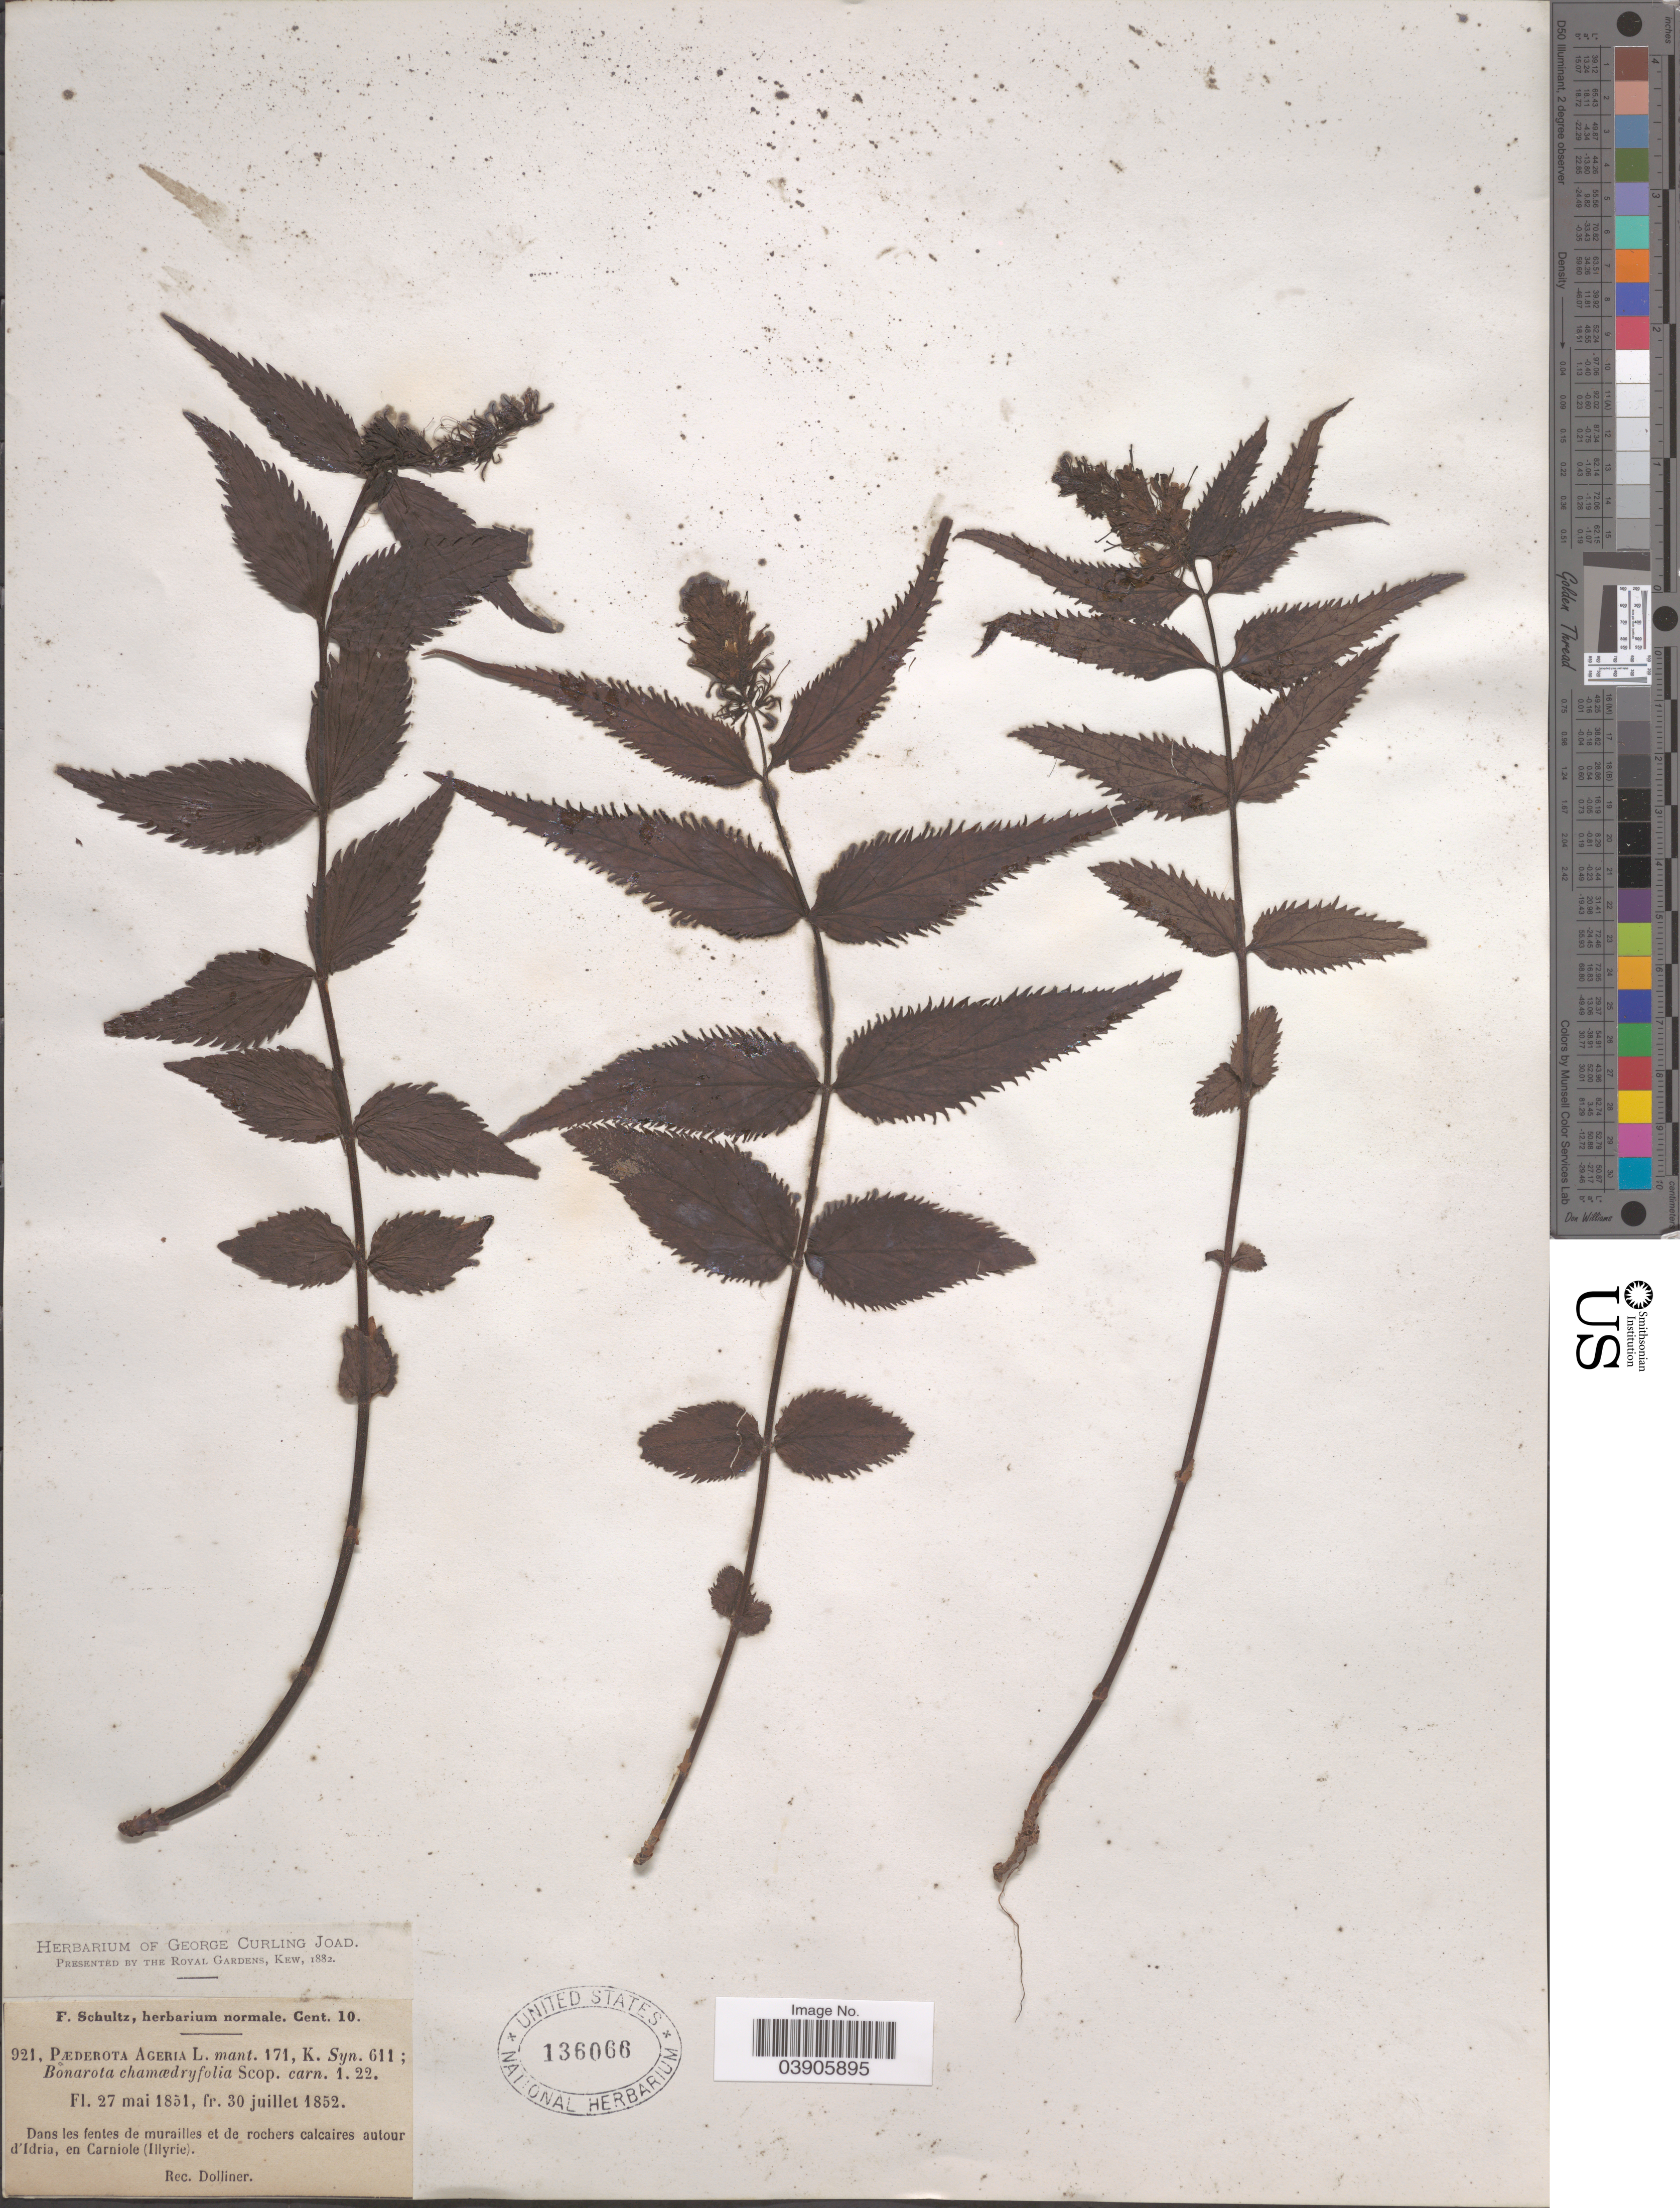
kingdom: Plantae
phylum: Tracheophyta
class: Magnoliopsida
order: Lamiales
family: Plantaginaceae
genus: Paederota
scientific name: Paederota ageria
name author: L.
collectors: Dolliner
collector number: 921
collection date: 1851-05-27/1852-07-30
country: Slovenia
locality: Dans les fentes de murailles et de rochers calcaires autour d'Idria, en Carniole (Illyrie).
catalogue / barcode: US 136066